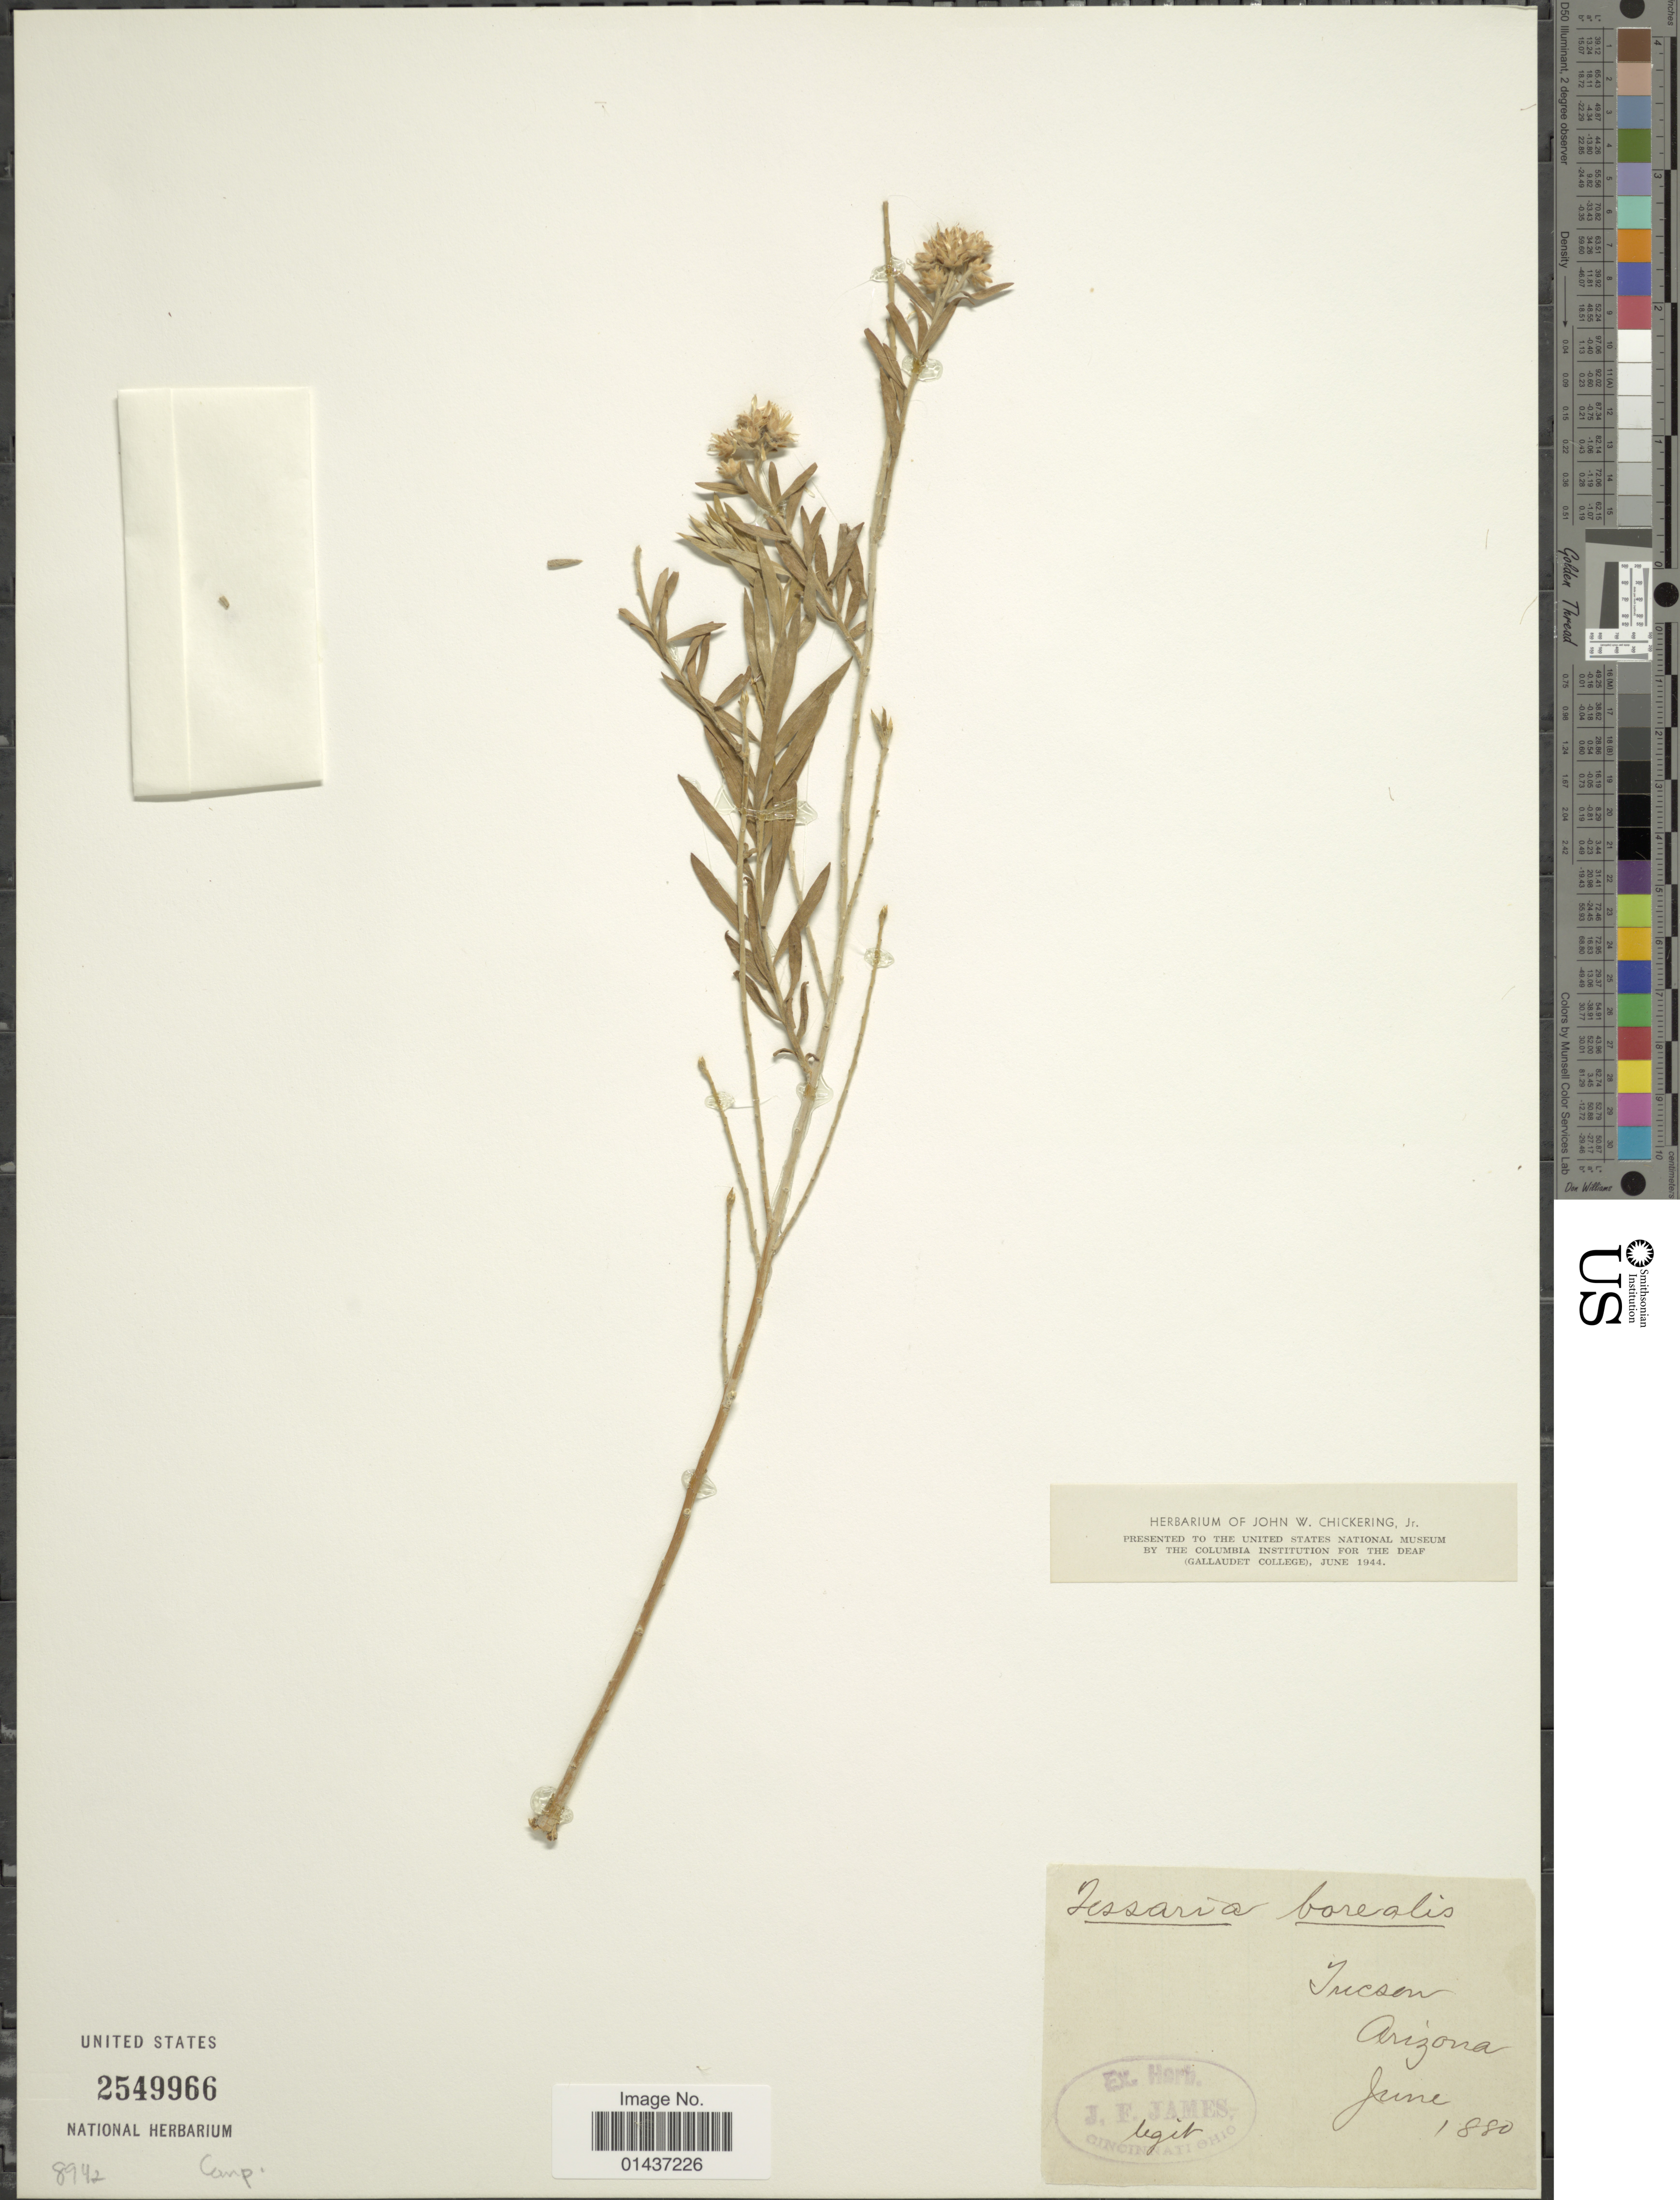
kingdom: Plantae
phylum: Tracheophyta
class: Magnoliopsida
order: Asterales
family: Asteraceae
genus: Tessaria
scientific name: Tessaria borealis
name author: A. Gray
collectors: J. James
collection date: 1880-06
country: United States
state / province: Arizona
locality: Tucson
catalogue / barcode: US 2549966